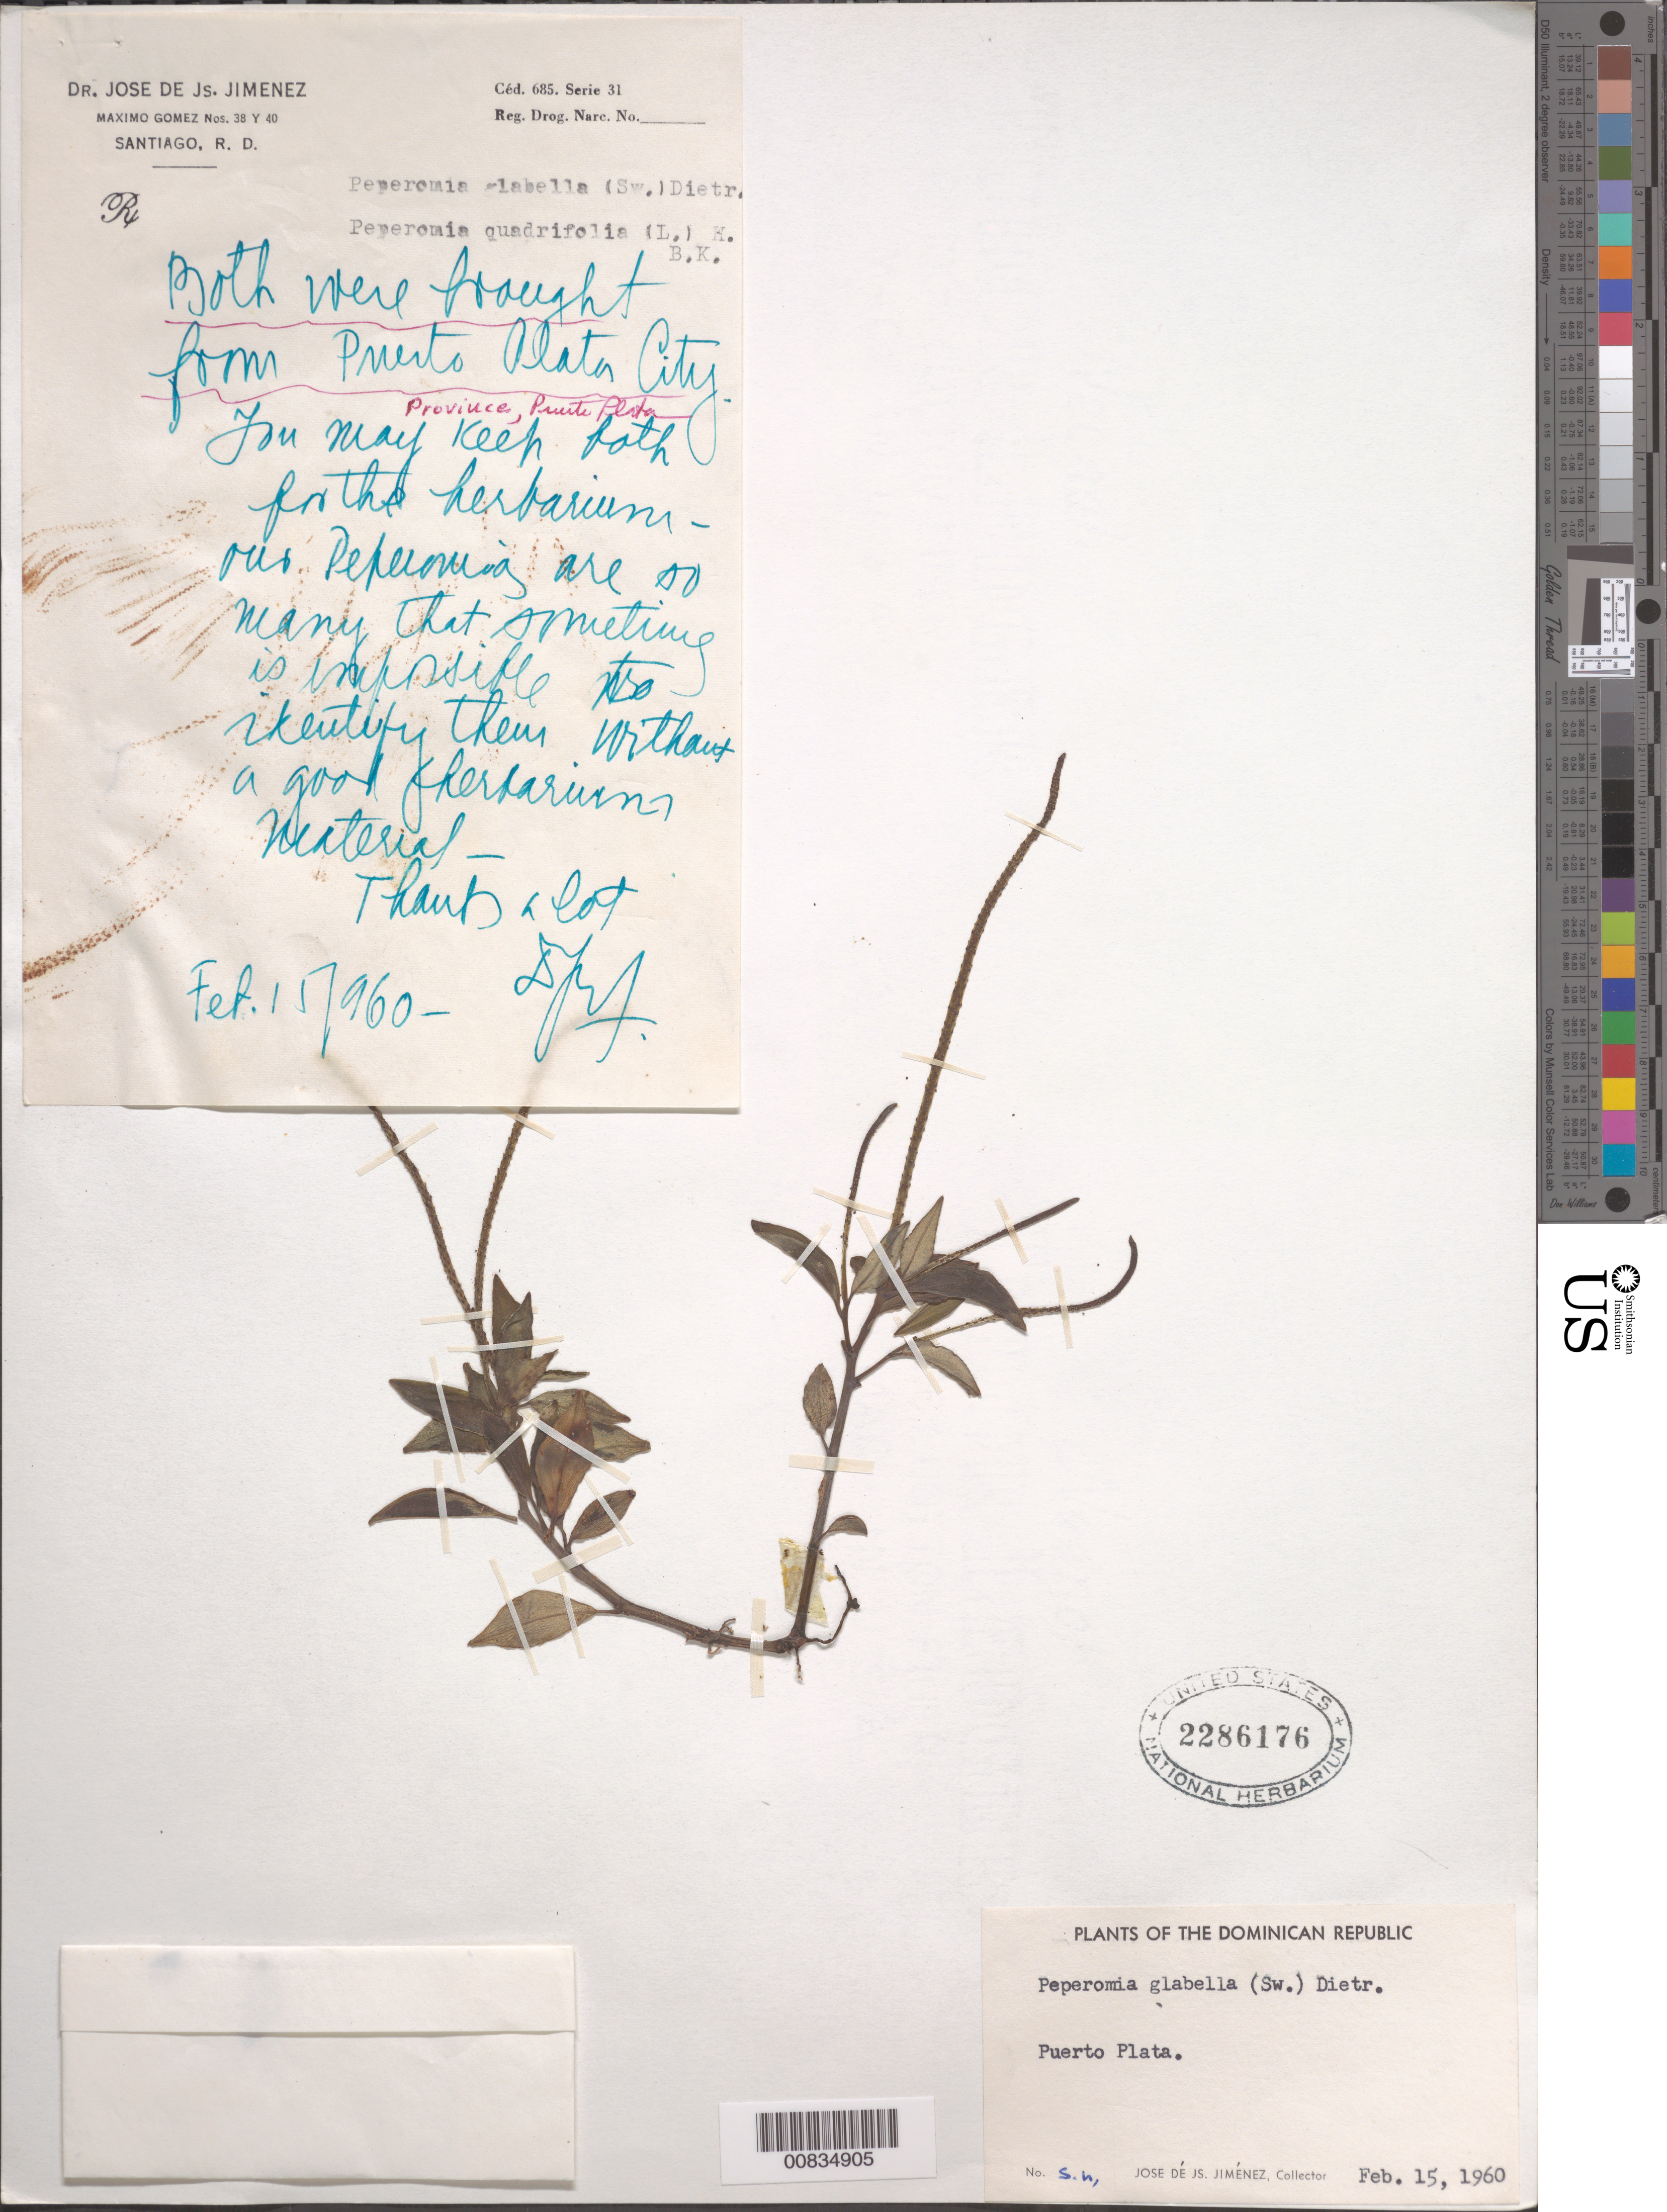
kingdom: Plantae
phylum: Tracheophyta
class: Magnoliopsida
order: Piperales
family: Piperaceae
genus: Peperomia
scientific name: Peperomia glabella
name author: (Sw.) A. Dietr.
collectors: J. J. Jiménez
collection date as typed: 15 Feb 1960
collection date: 1960-02-15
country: Dominican Republic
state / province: Puerto Plata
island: Hispaniola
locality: Puerto Plata City.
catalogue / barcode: US 2286176